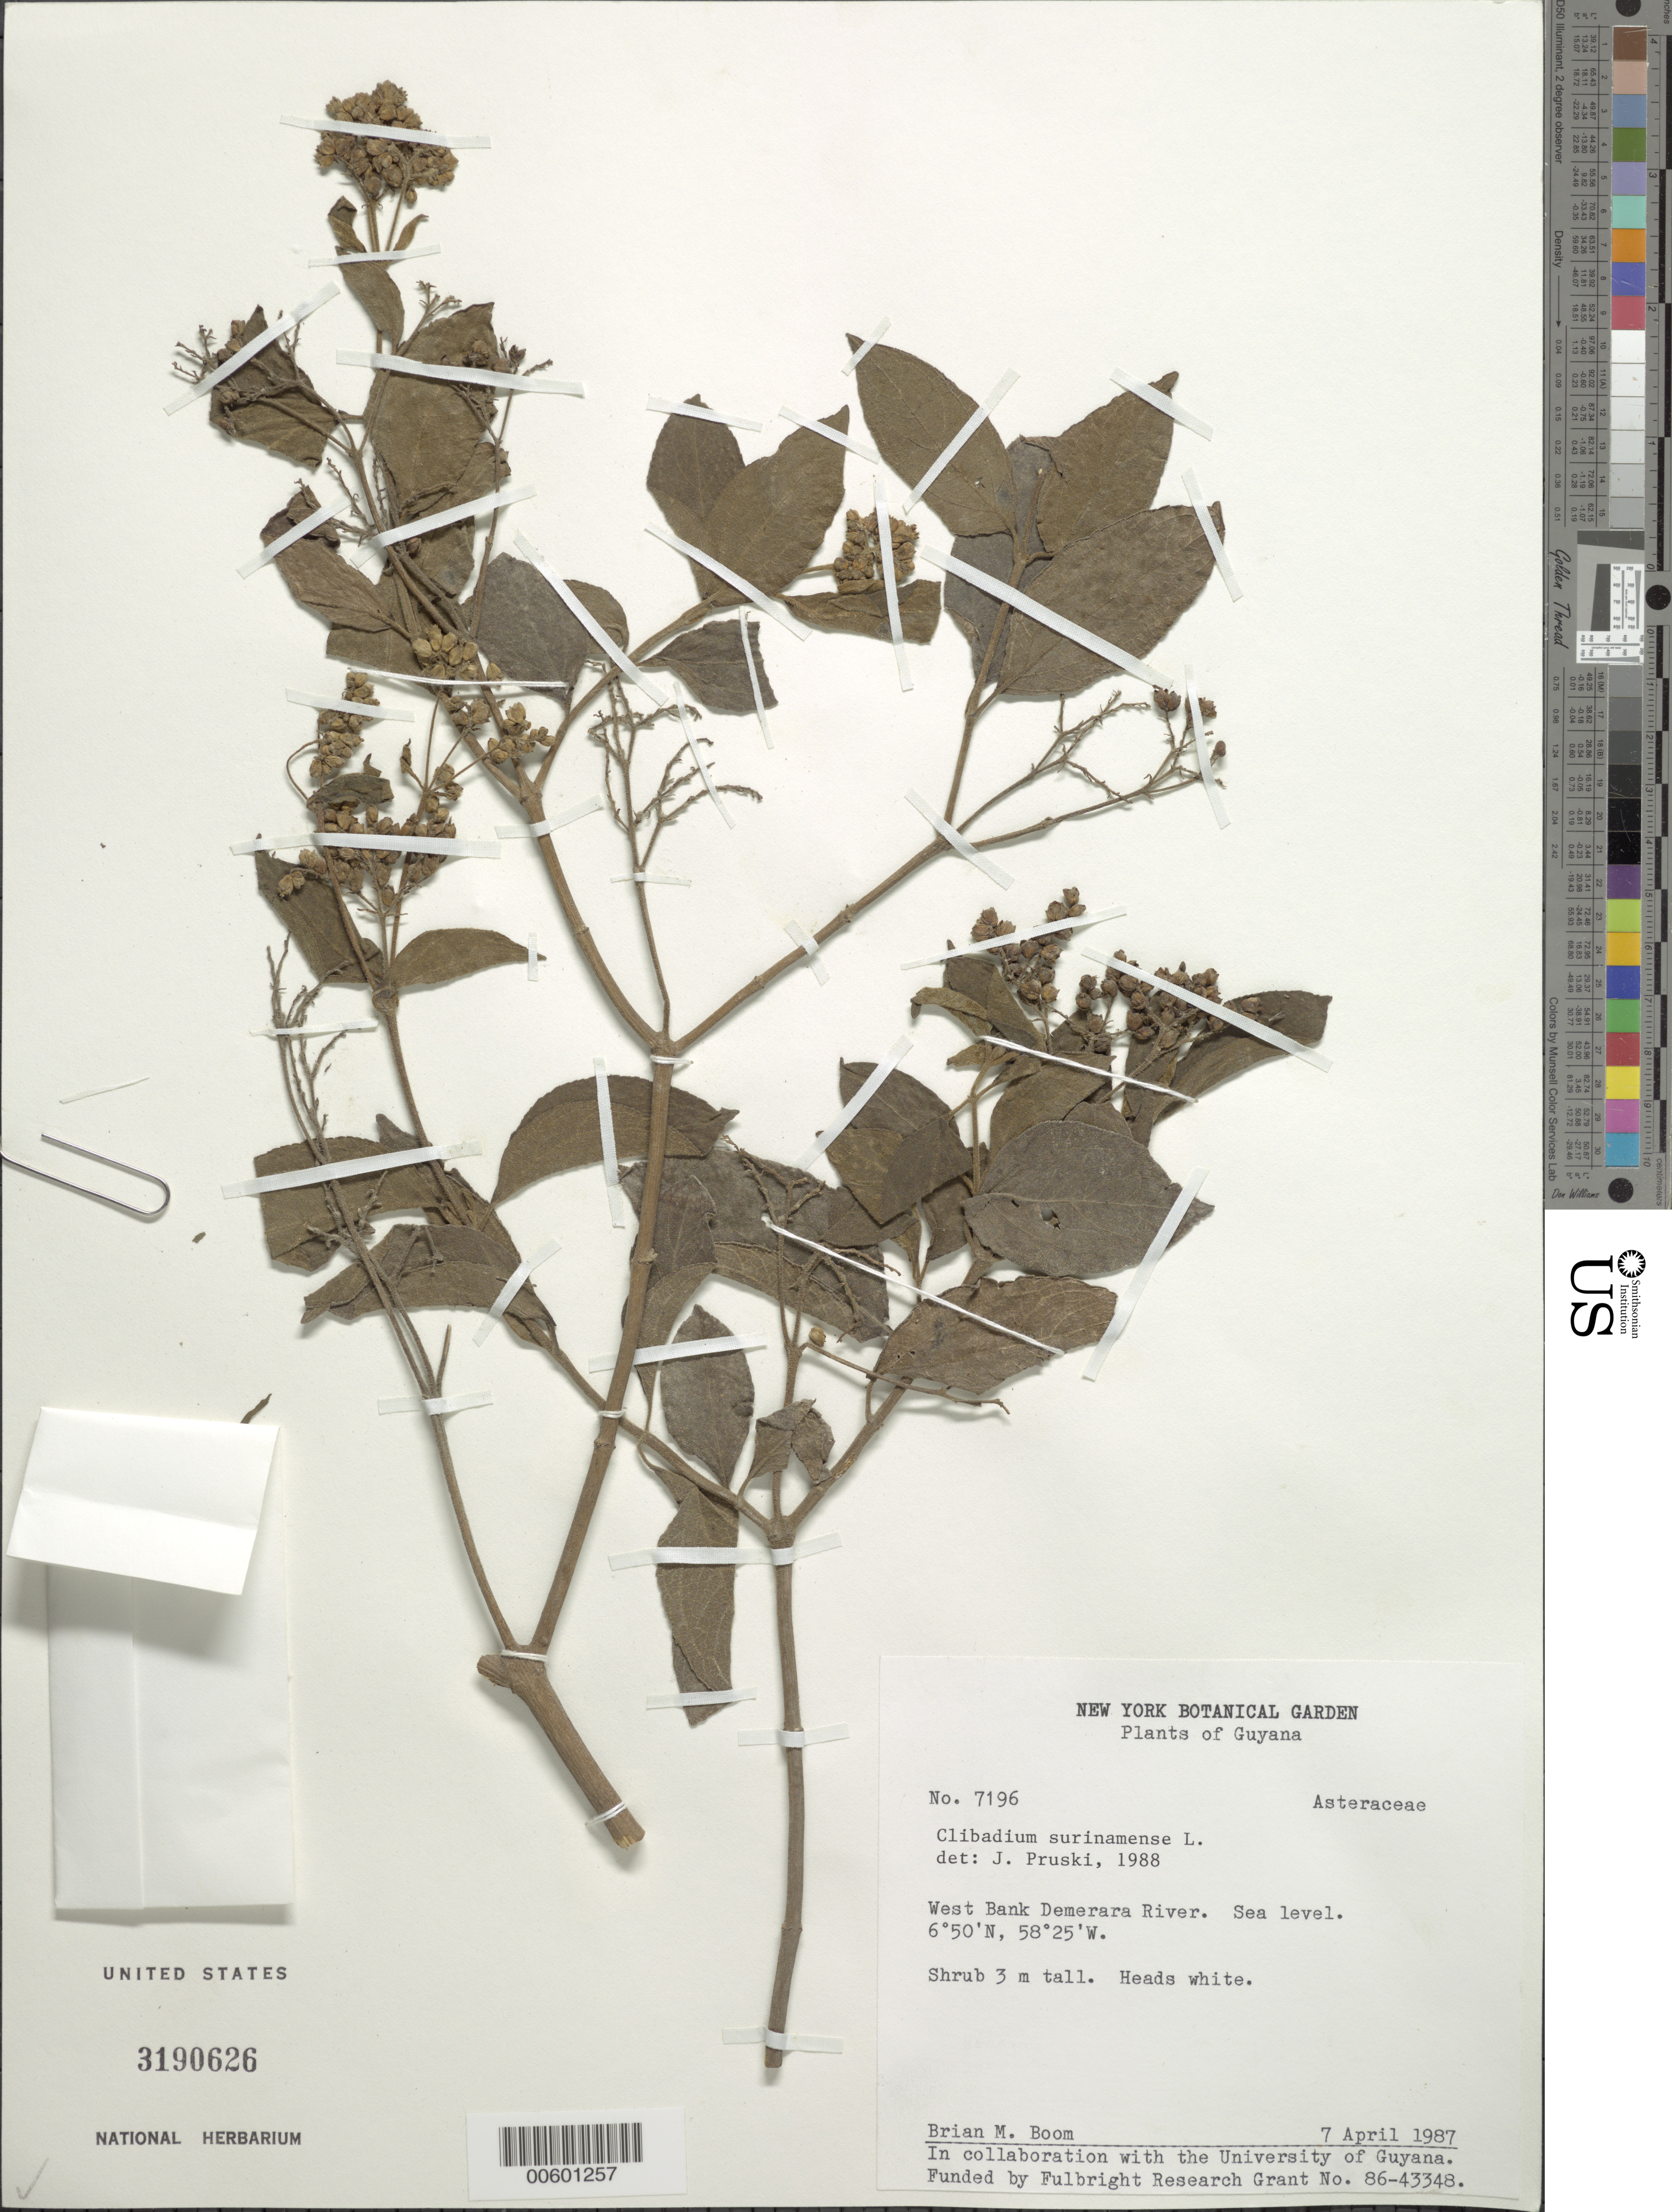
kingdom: Plantae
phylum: Tracheophyta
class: Magnoliopsida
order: Asterales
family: Asteraceae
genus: Clibadium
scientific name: Clibadium surinamense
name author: L.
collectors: B. M. Boom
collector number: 7196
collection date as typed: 7-Apr-87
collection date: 1987-04-07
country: Guyana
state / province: Essequibo Isl-W. Demerara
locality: Demerara R., W bank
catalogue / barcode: US 3190626